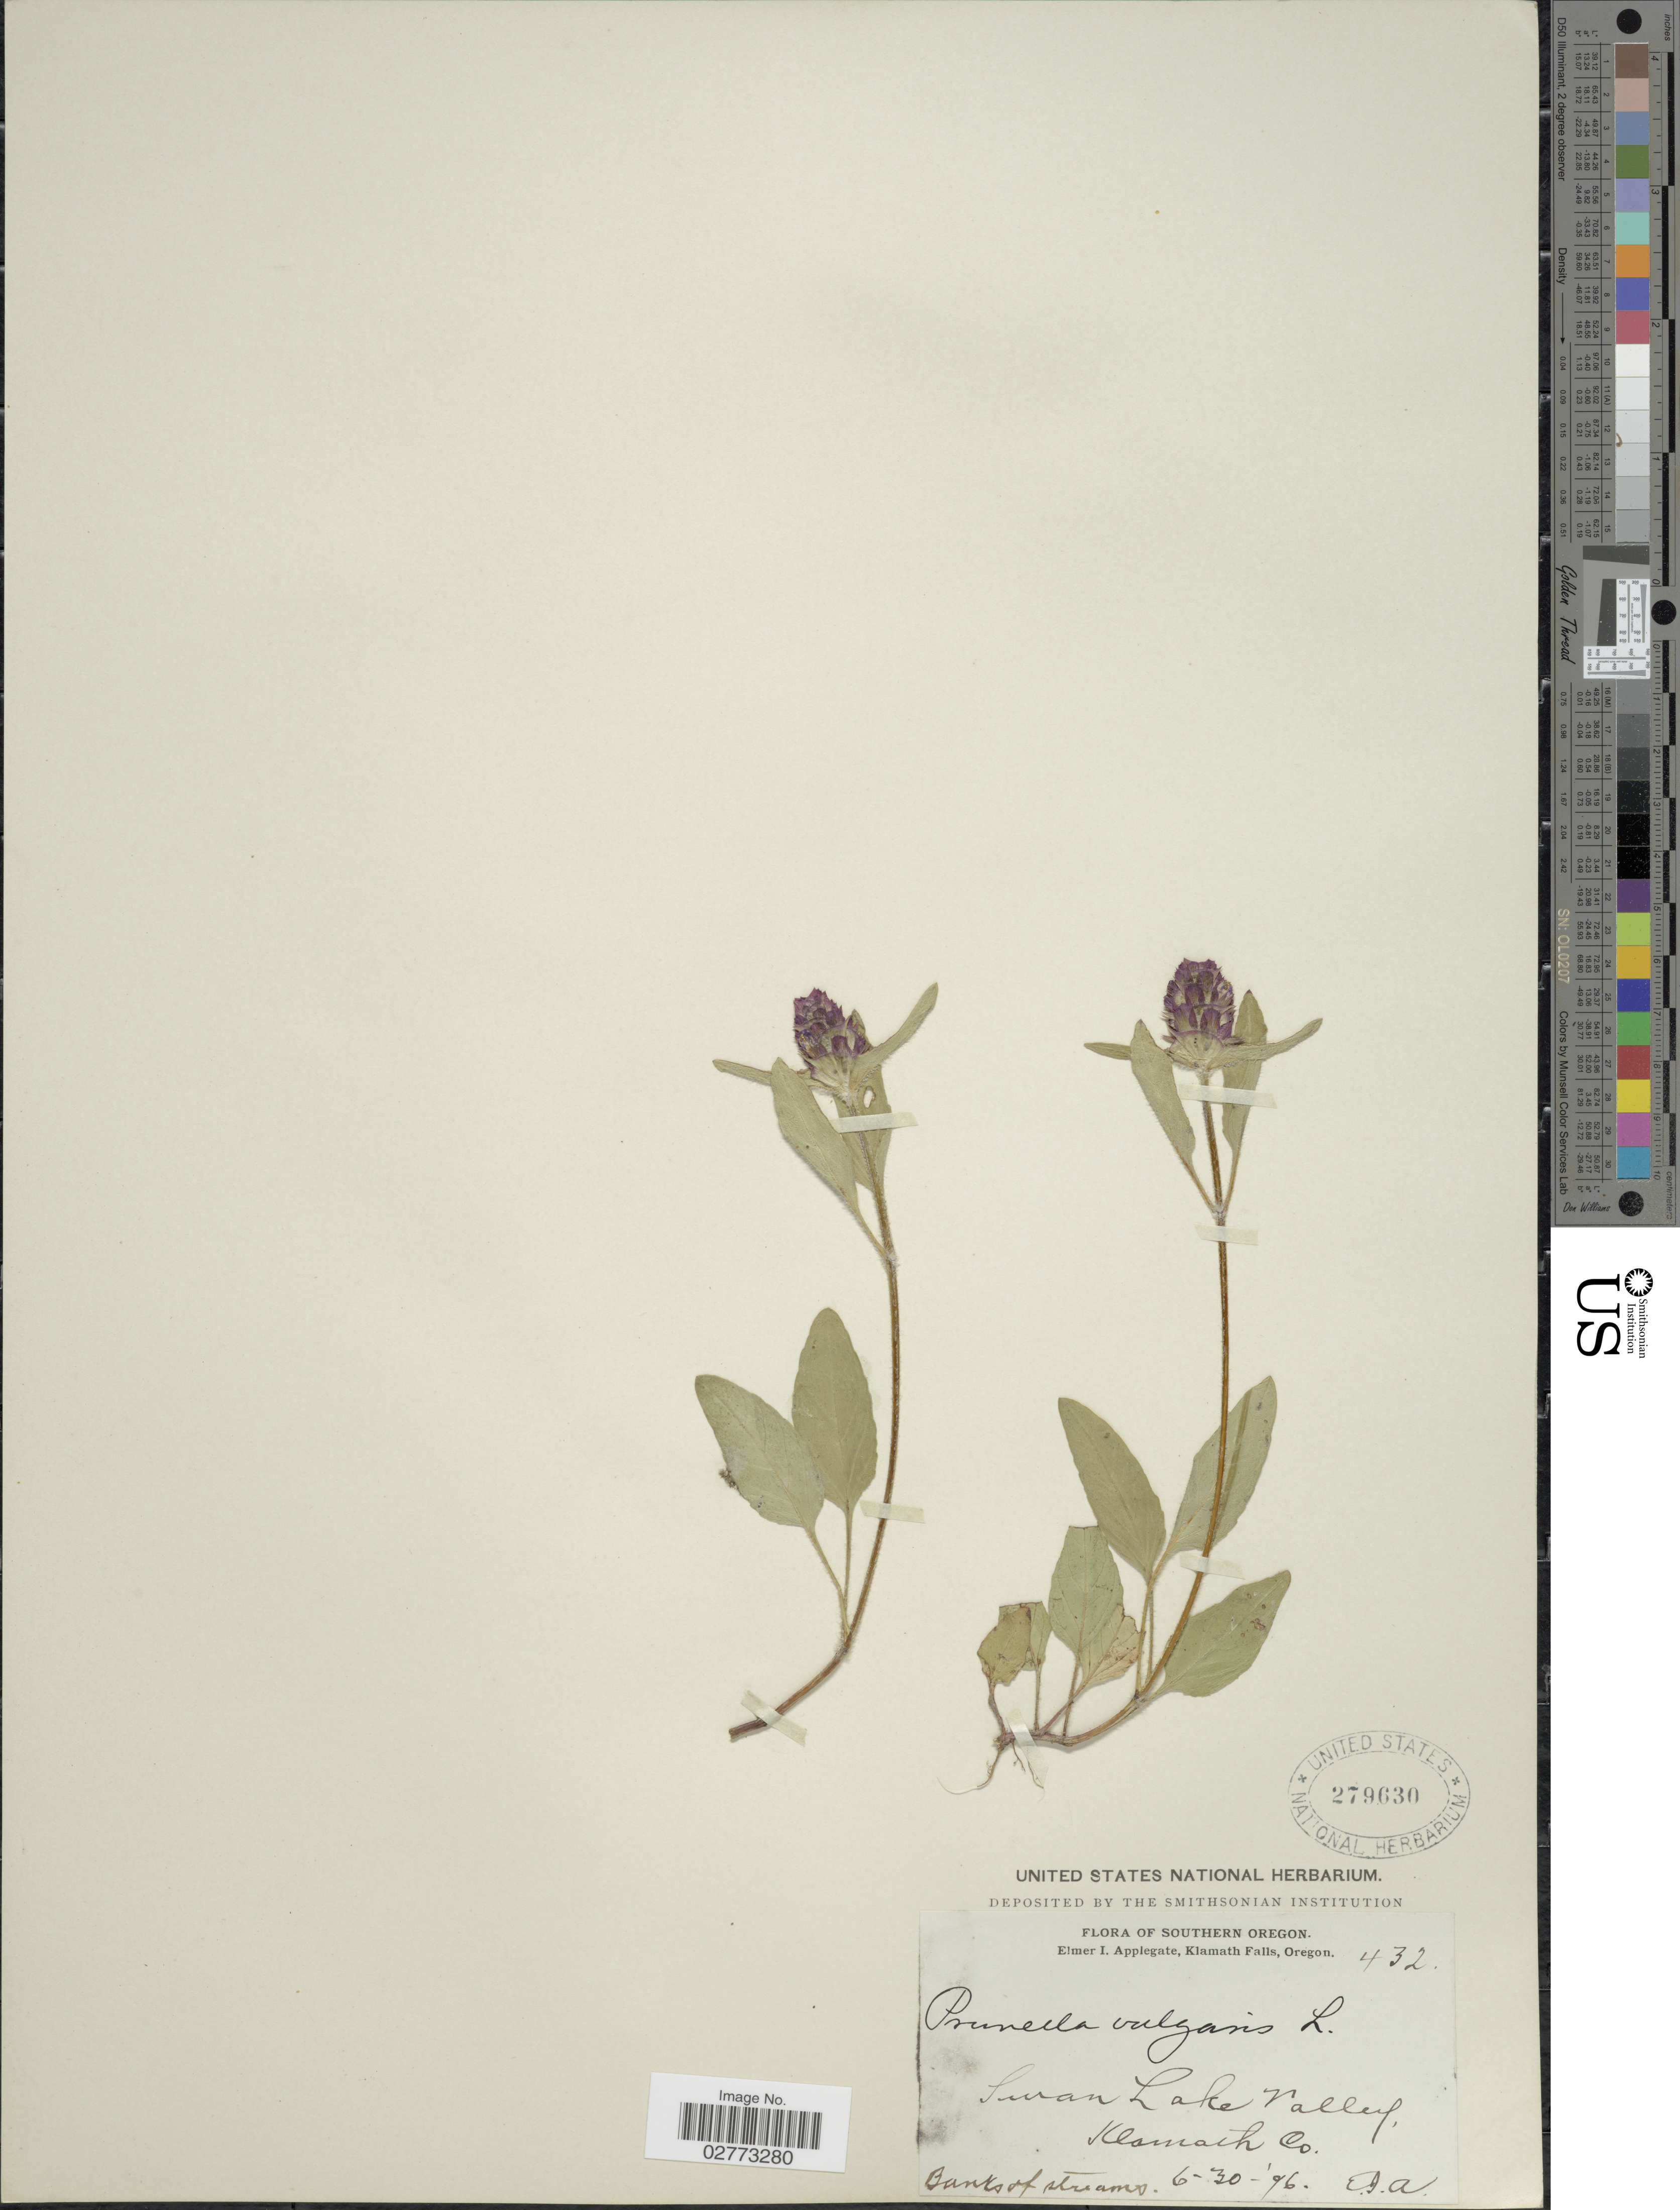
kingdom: Plantae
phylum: Tracheophyta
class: Magnoliopsida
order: Lamiales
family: Lamiaceae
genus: Prunella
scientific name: Prunella vulgaris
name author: L.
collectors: E. I. Applegate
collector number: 432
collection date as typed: Transcribed d/m/y: 30/6/96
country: United States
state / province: Oregon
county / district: Klamath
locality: Southern Oregon. Klamath Falls. Swan Lake Valley. Klamath Co. Banks of streams.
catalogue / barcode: US 279630